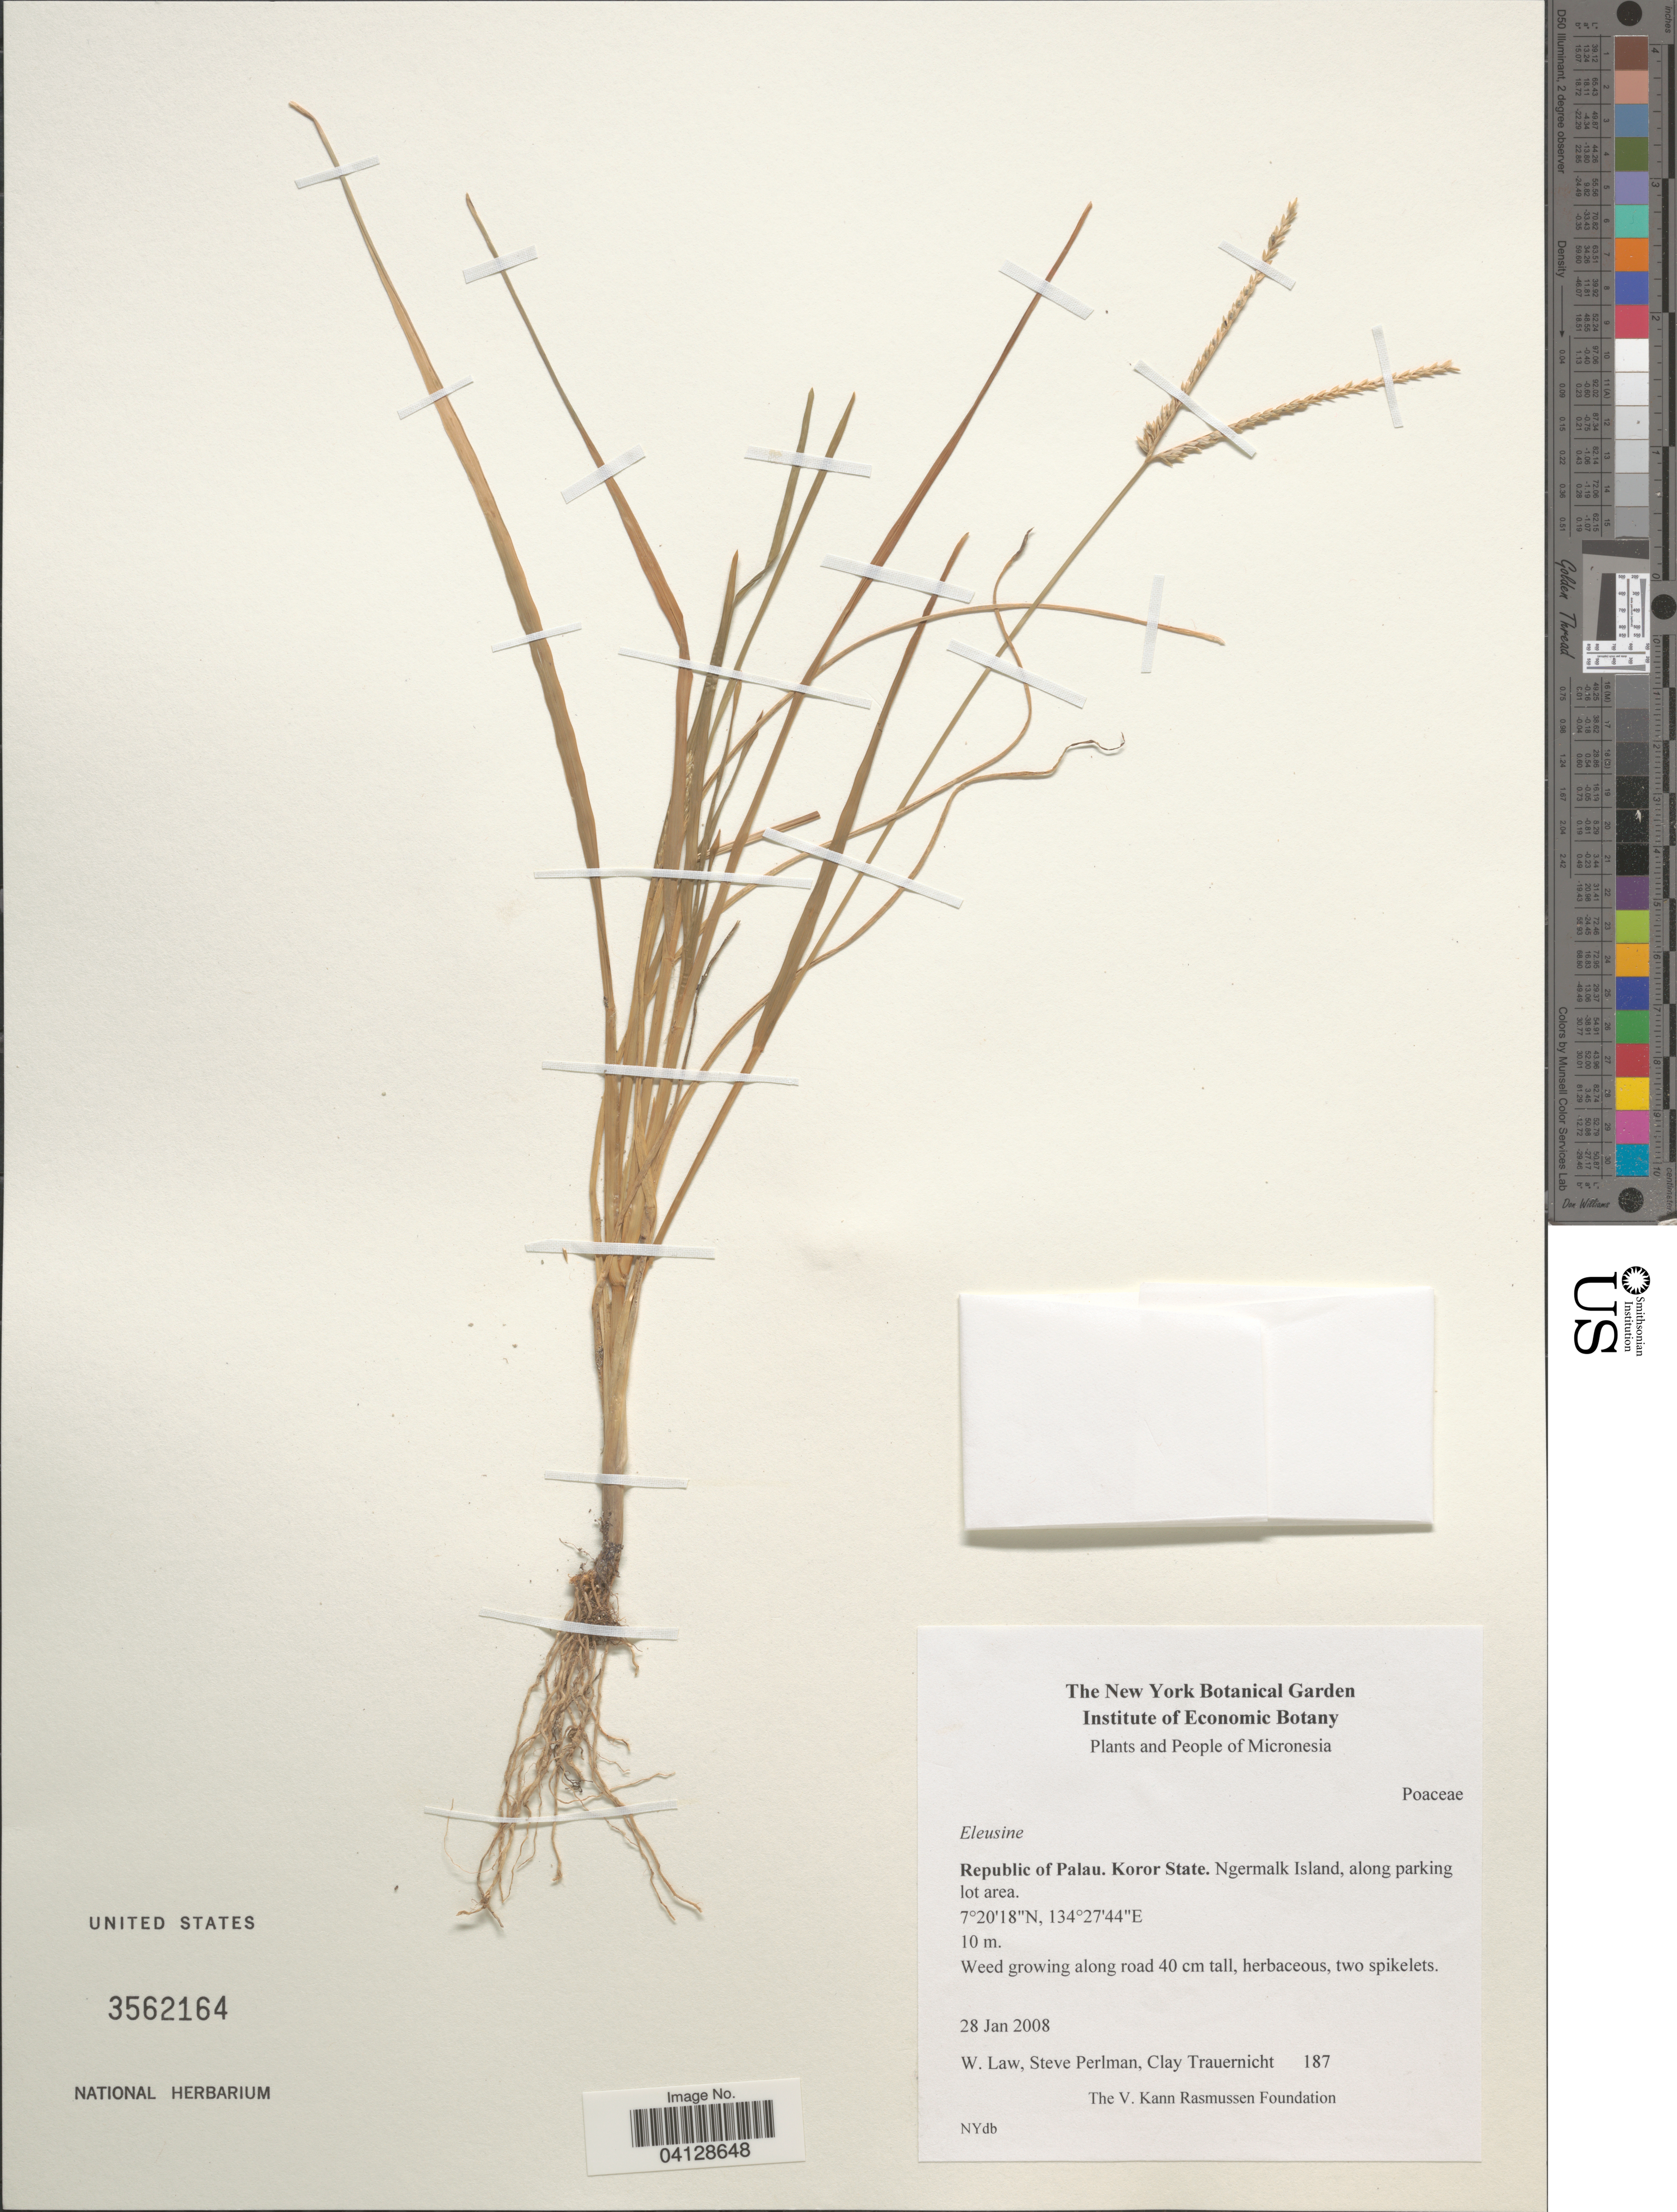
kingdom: Plantae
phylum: Tracheophyta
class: Liliopsida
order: Poales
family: Poaceae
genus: Eleusine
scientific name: Eleusine indica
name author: (L.) Gaertn.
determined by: Crain, B. J., (SERC), Smithsonian Environmental Research Center (UNITED STATES)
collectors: W. Law, S. Perlman & C. Trauernicht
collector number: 187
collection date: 2008-01-28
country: Palau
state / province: Koror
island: Ngermalk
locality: Micronesia. Republic of Palau. Koror State. Ngermalk Island, along parking lot area.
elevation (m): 10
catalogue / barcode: US 3562164